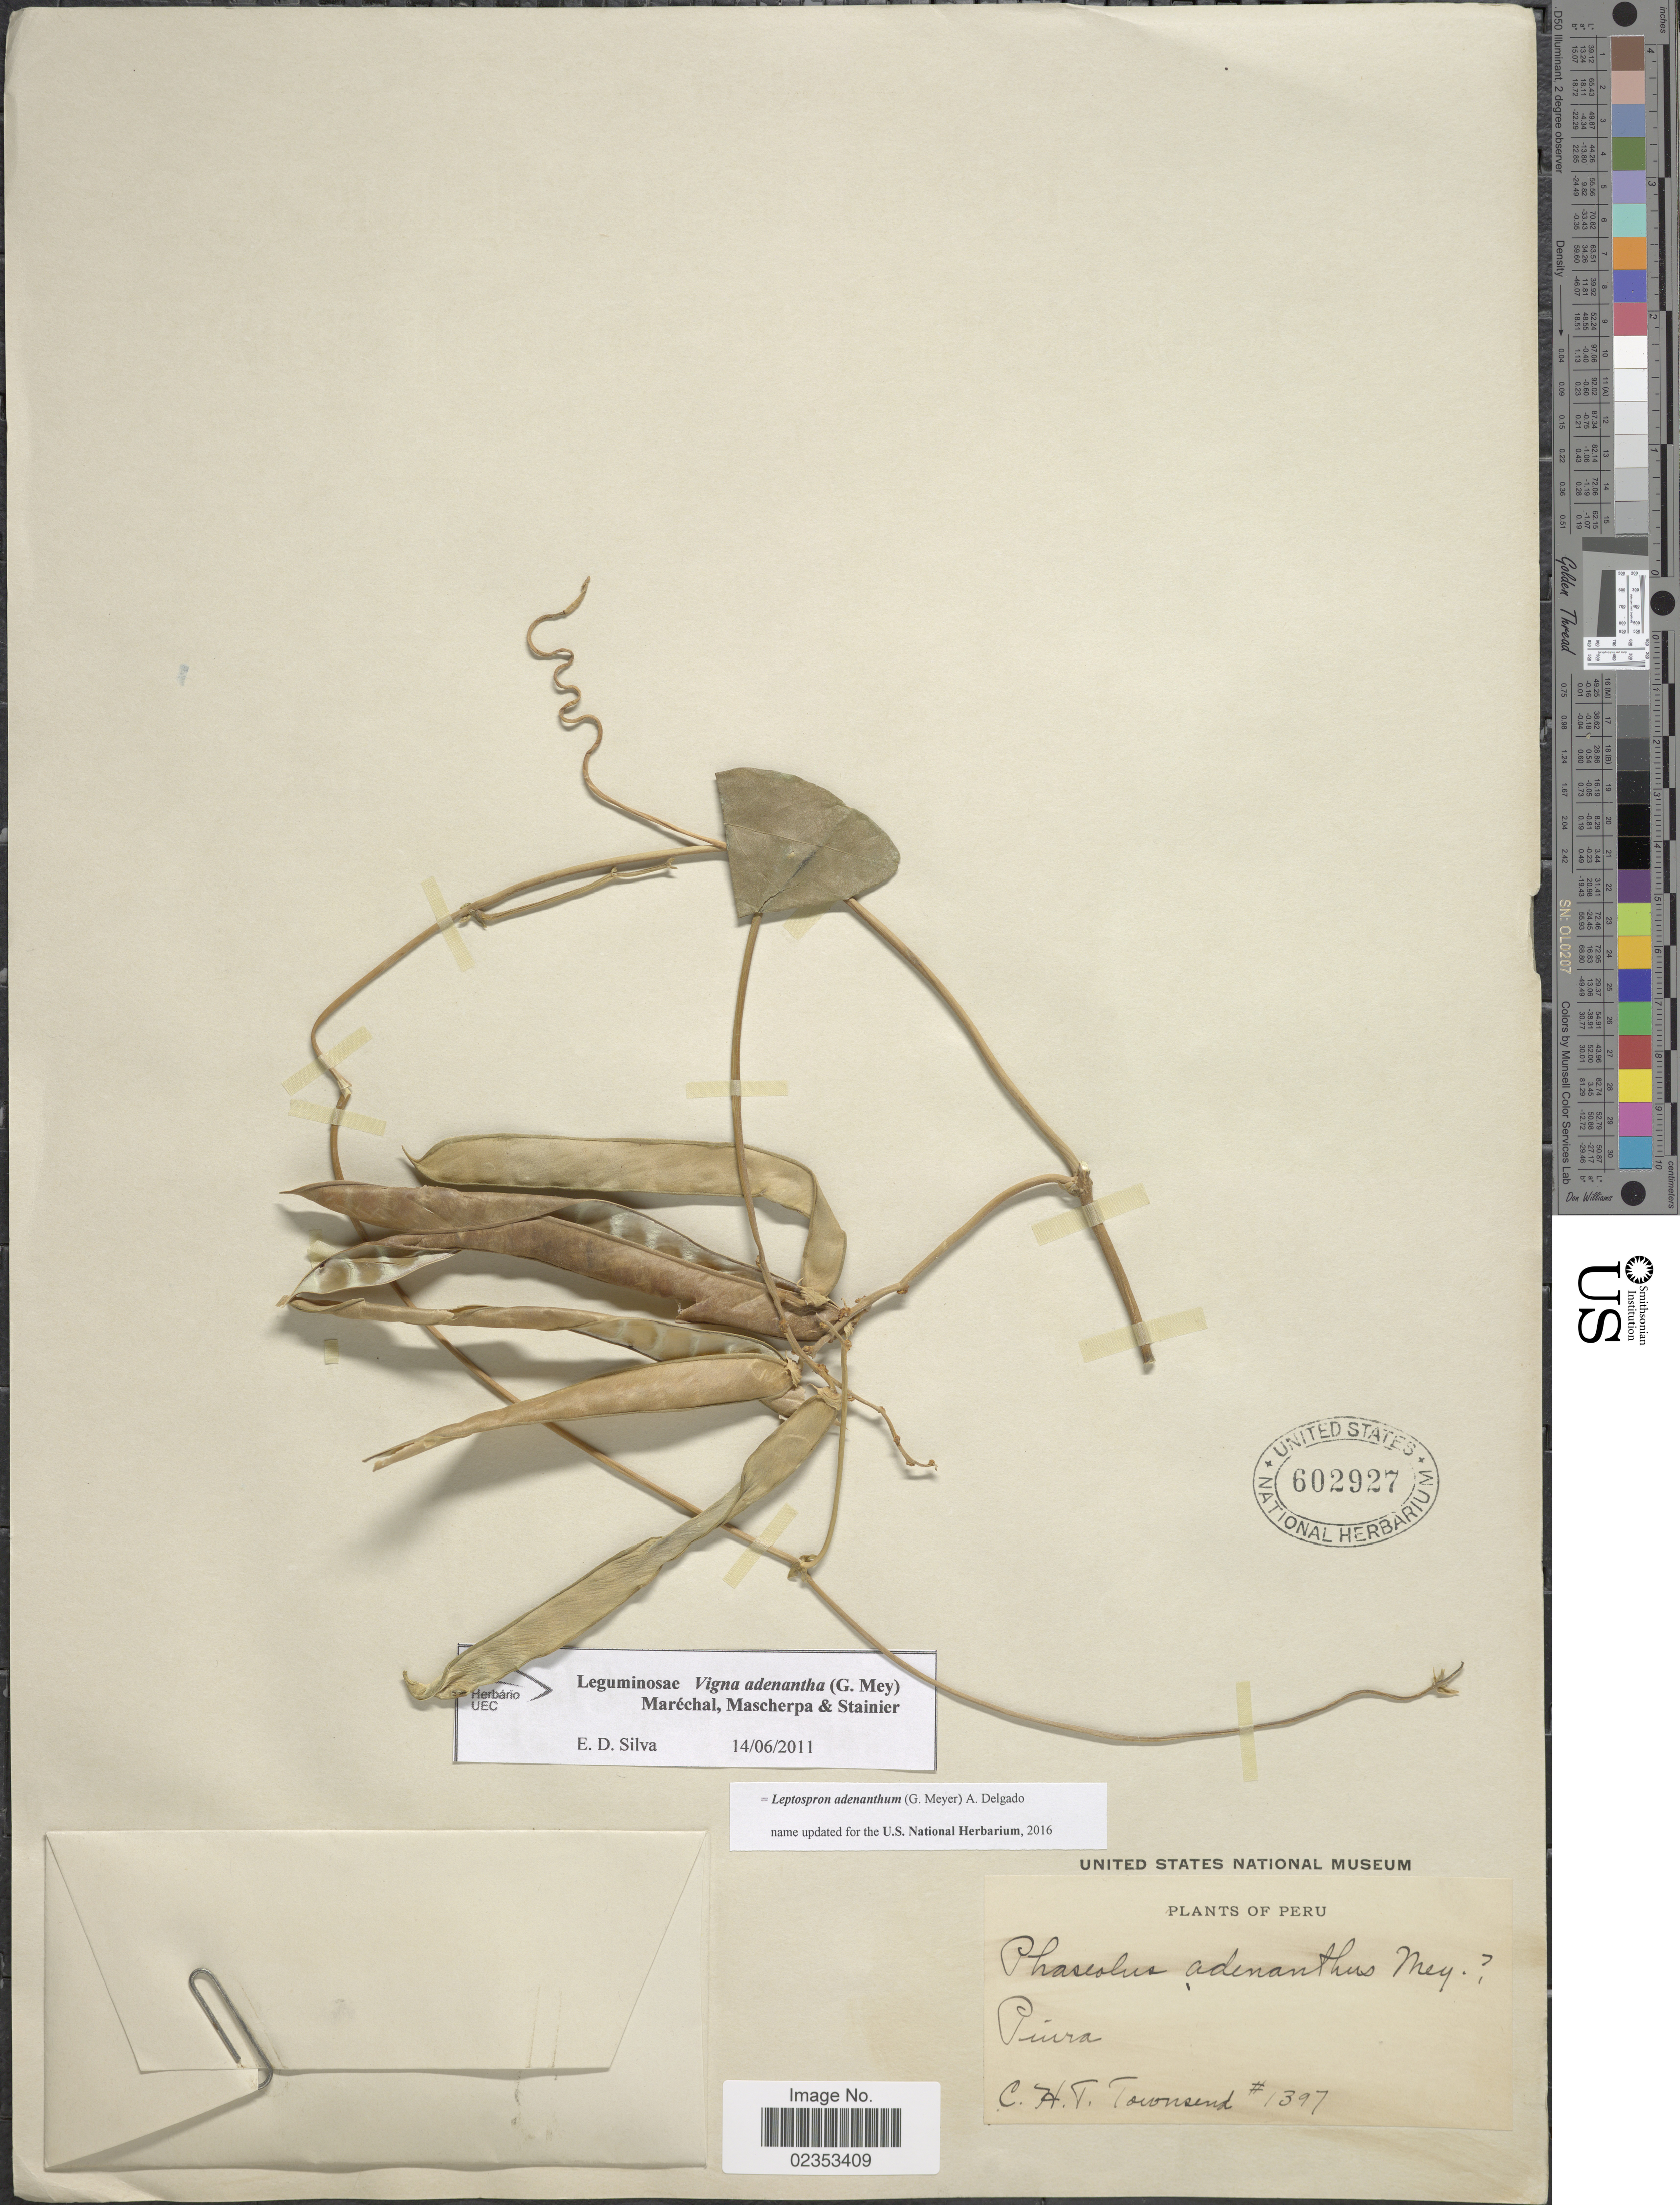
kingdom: Plantae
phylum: Tracheophyta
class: Magnoliopsida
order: Fabales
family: Fabaceae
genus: Leptospron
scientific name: Leptospron adenanthum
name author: (G. Mey.) A. Delgado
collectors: C. H. T. Townsend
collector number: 1397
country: Peru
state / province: Piura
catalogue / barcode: US 602927